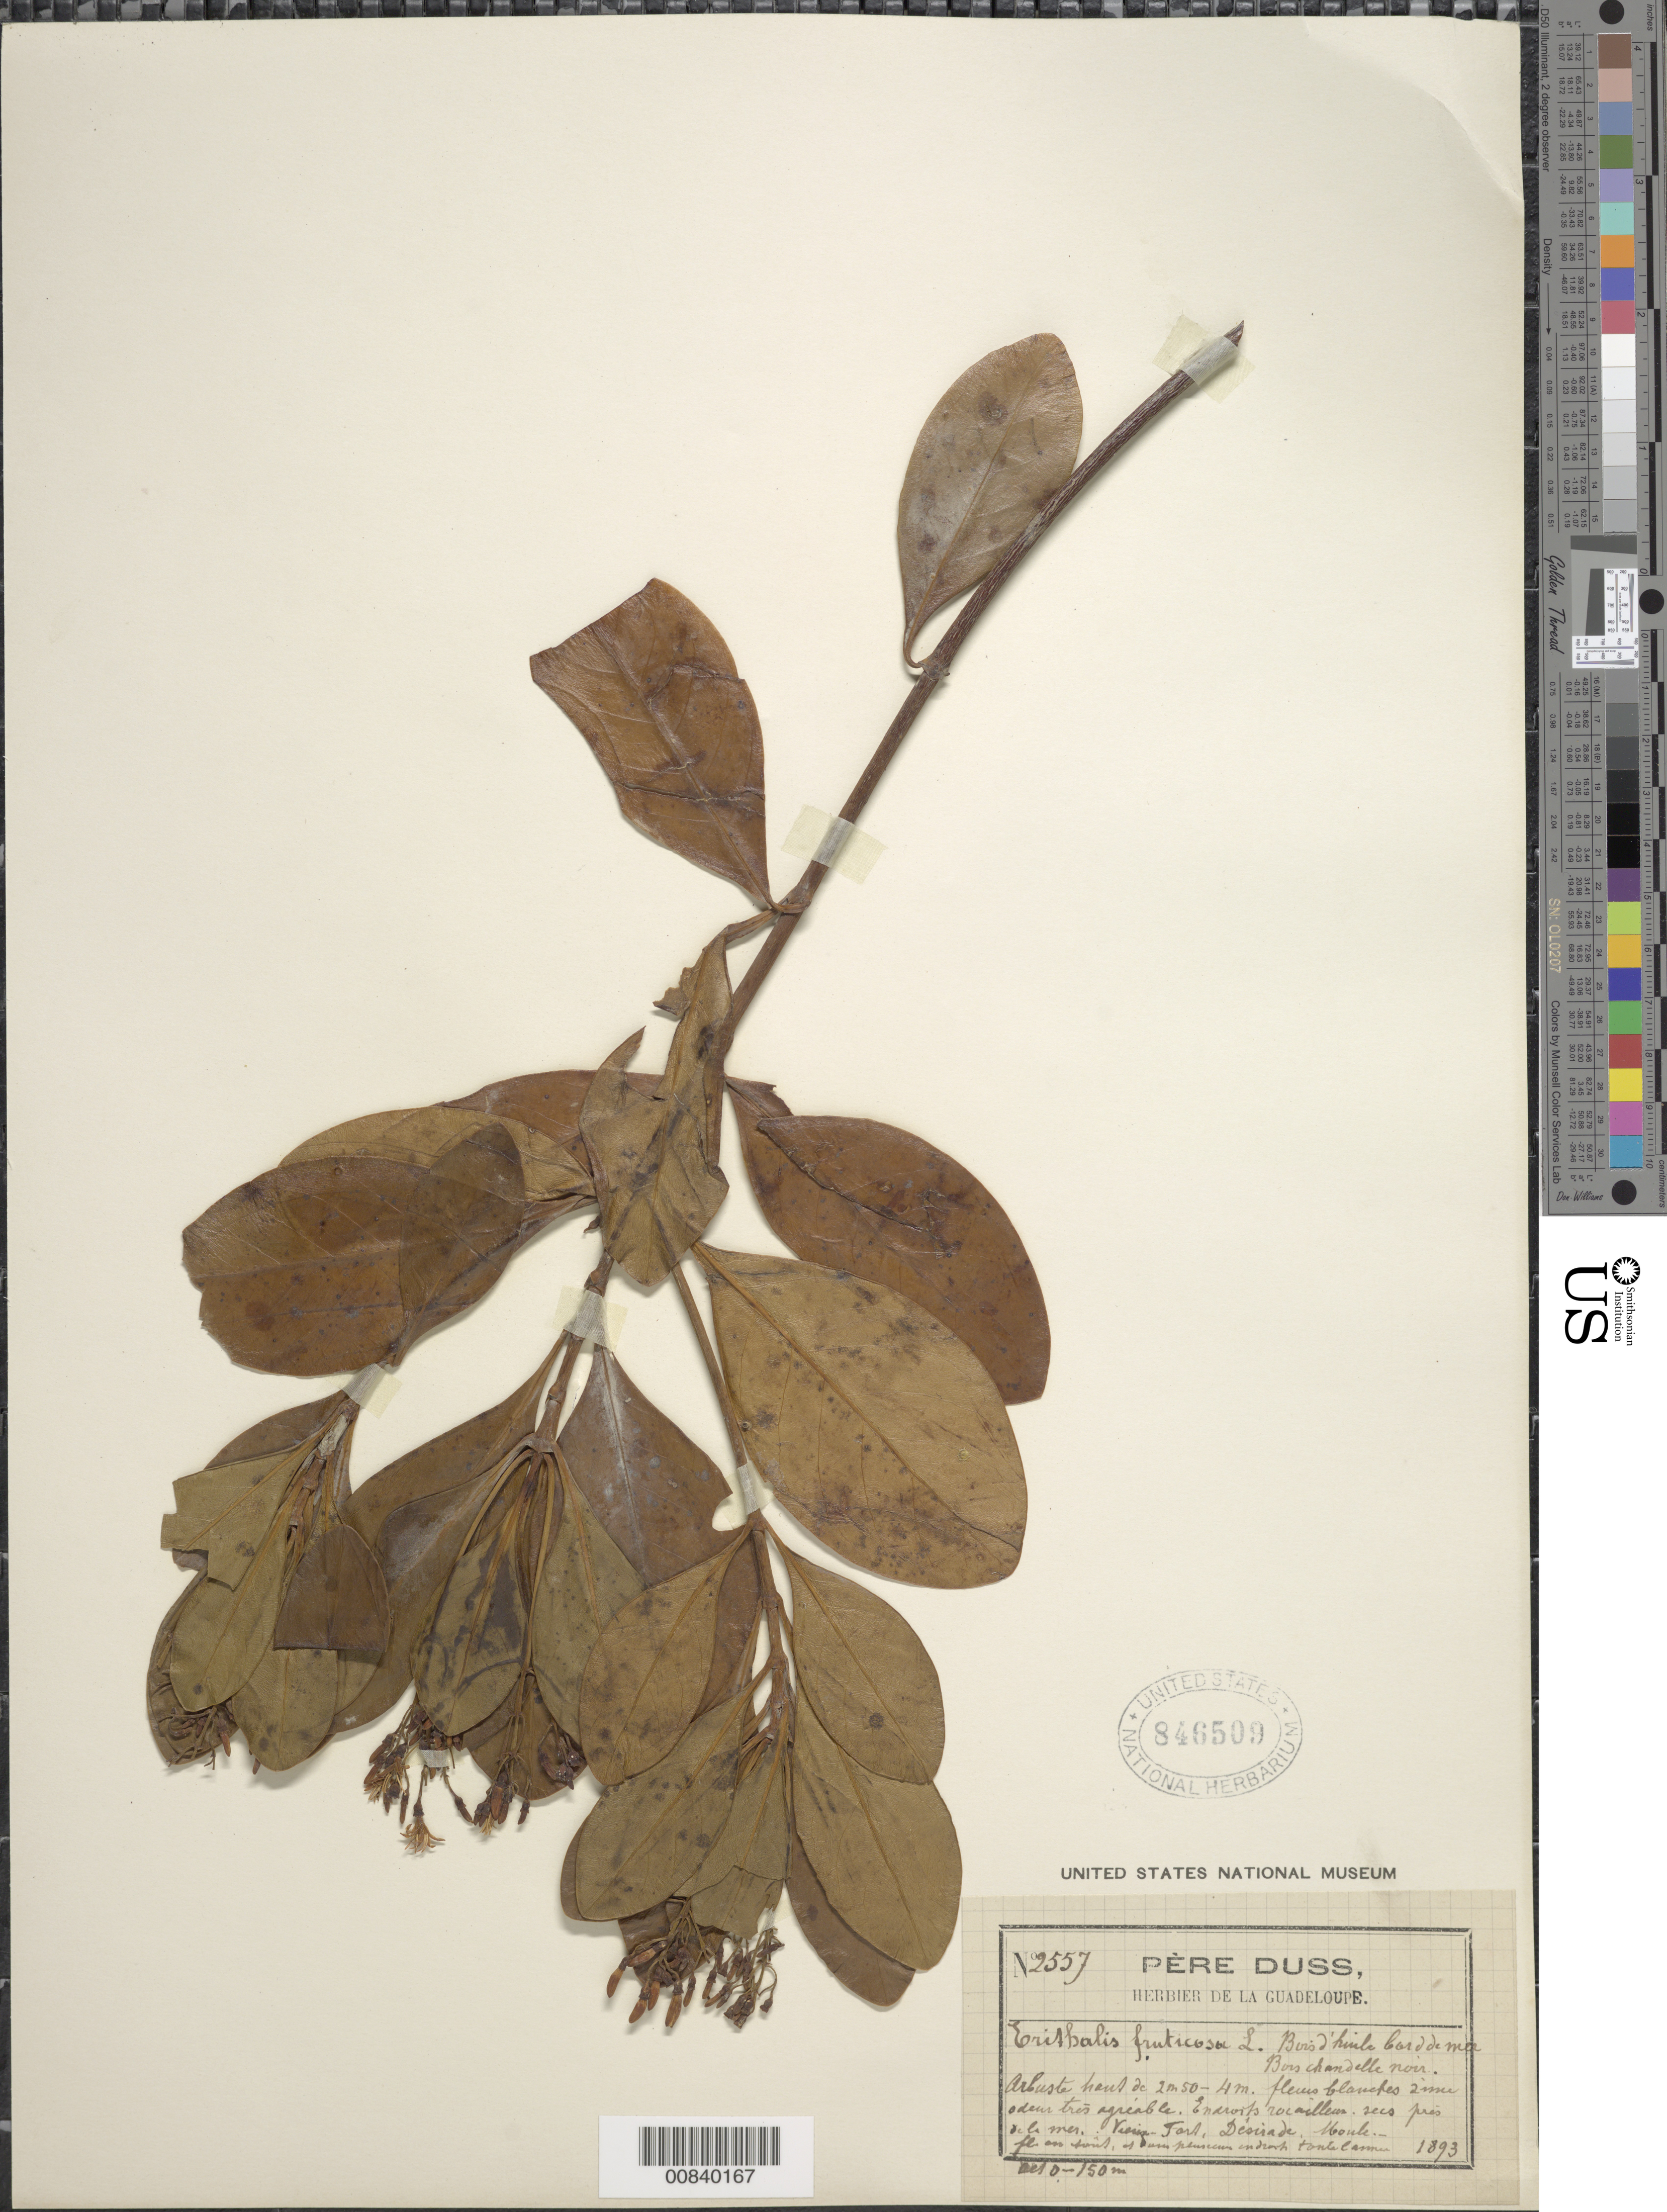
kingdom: Plantae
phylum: Tracheophyta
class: Magnoliopsida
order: Gentianales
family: Rubiaceae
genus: Erithalis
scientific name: Erithalis fruticosa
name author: L.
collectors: Père Duss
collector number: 2557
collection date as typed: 1893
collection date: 1893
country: Guadeloupe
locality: Désirade, Moule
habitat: Bois d' hiule bord de mer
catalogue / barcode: US 846509